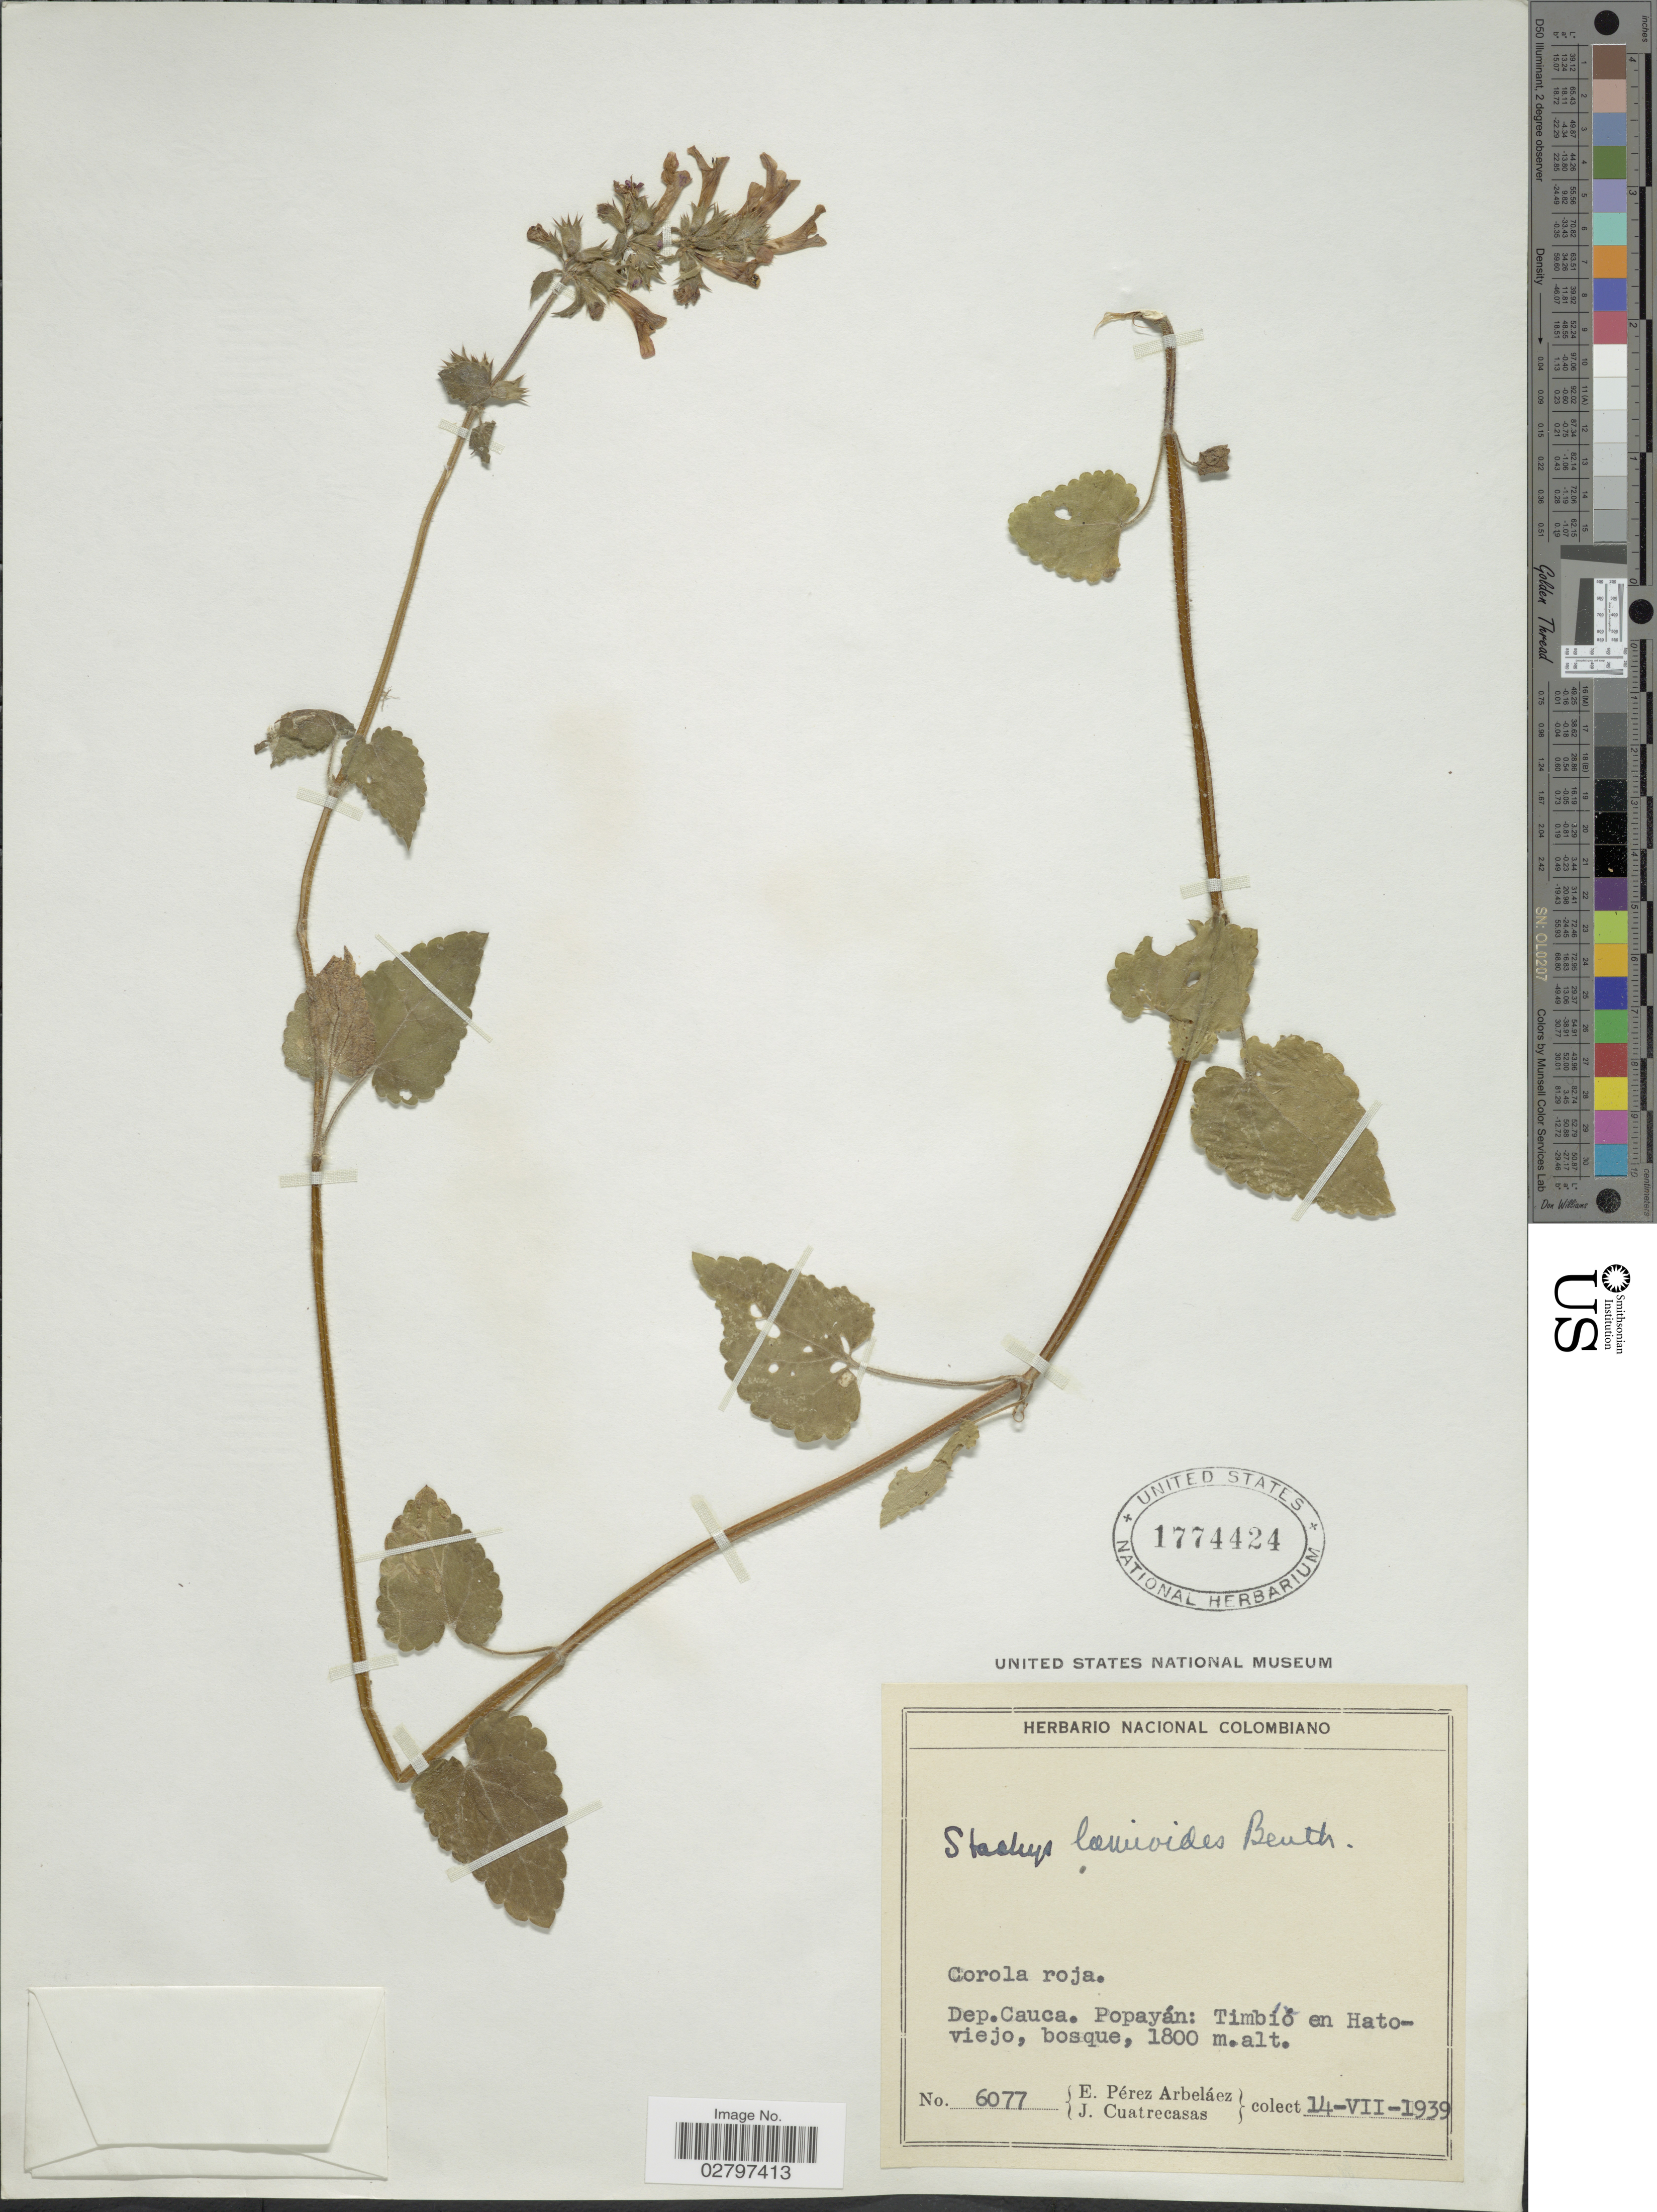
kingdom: Plantae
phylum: Tracheophyta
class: Magnoliopsida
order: Lamiales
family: Lamiaceae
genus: Stachys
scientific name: Stachys lamioides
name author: Benth.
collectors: E. Pérez Arbeláez & J. Cuatrecasas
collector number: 6077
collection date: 1939-07-14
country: Colombia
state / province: Cauca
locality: Dep. Cauca, Popayán: Timbío en Hatoviejo.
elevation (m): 1800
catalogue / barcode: US 1774424